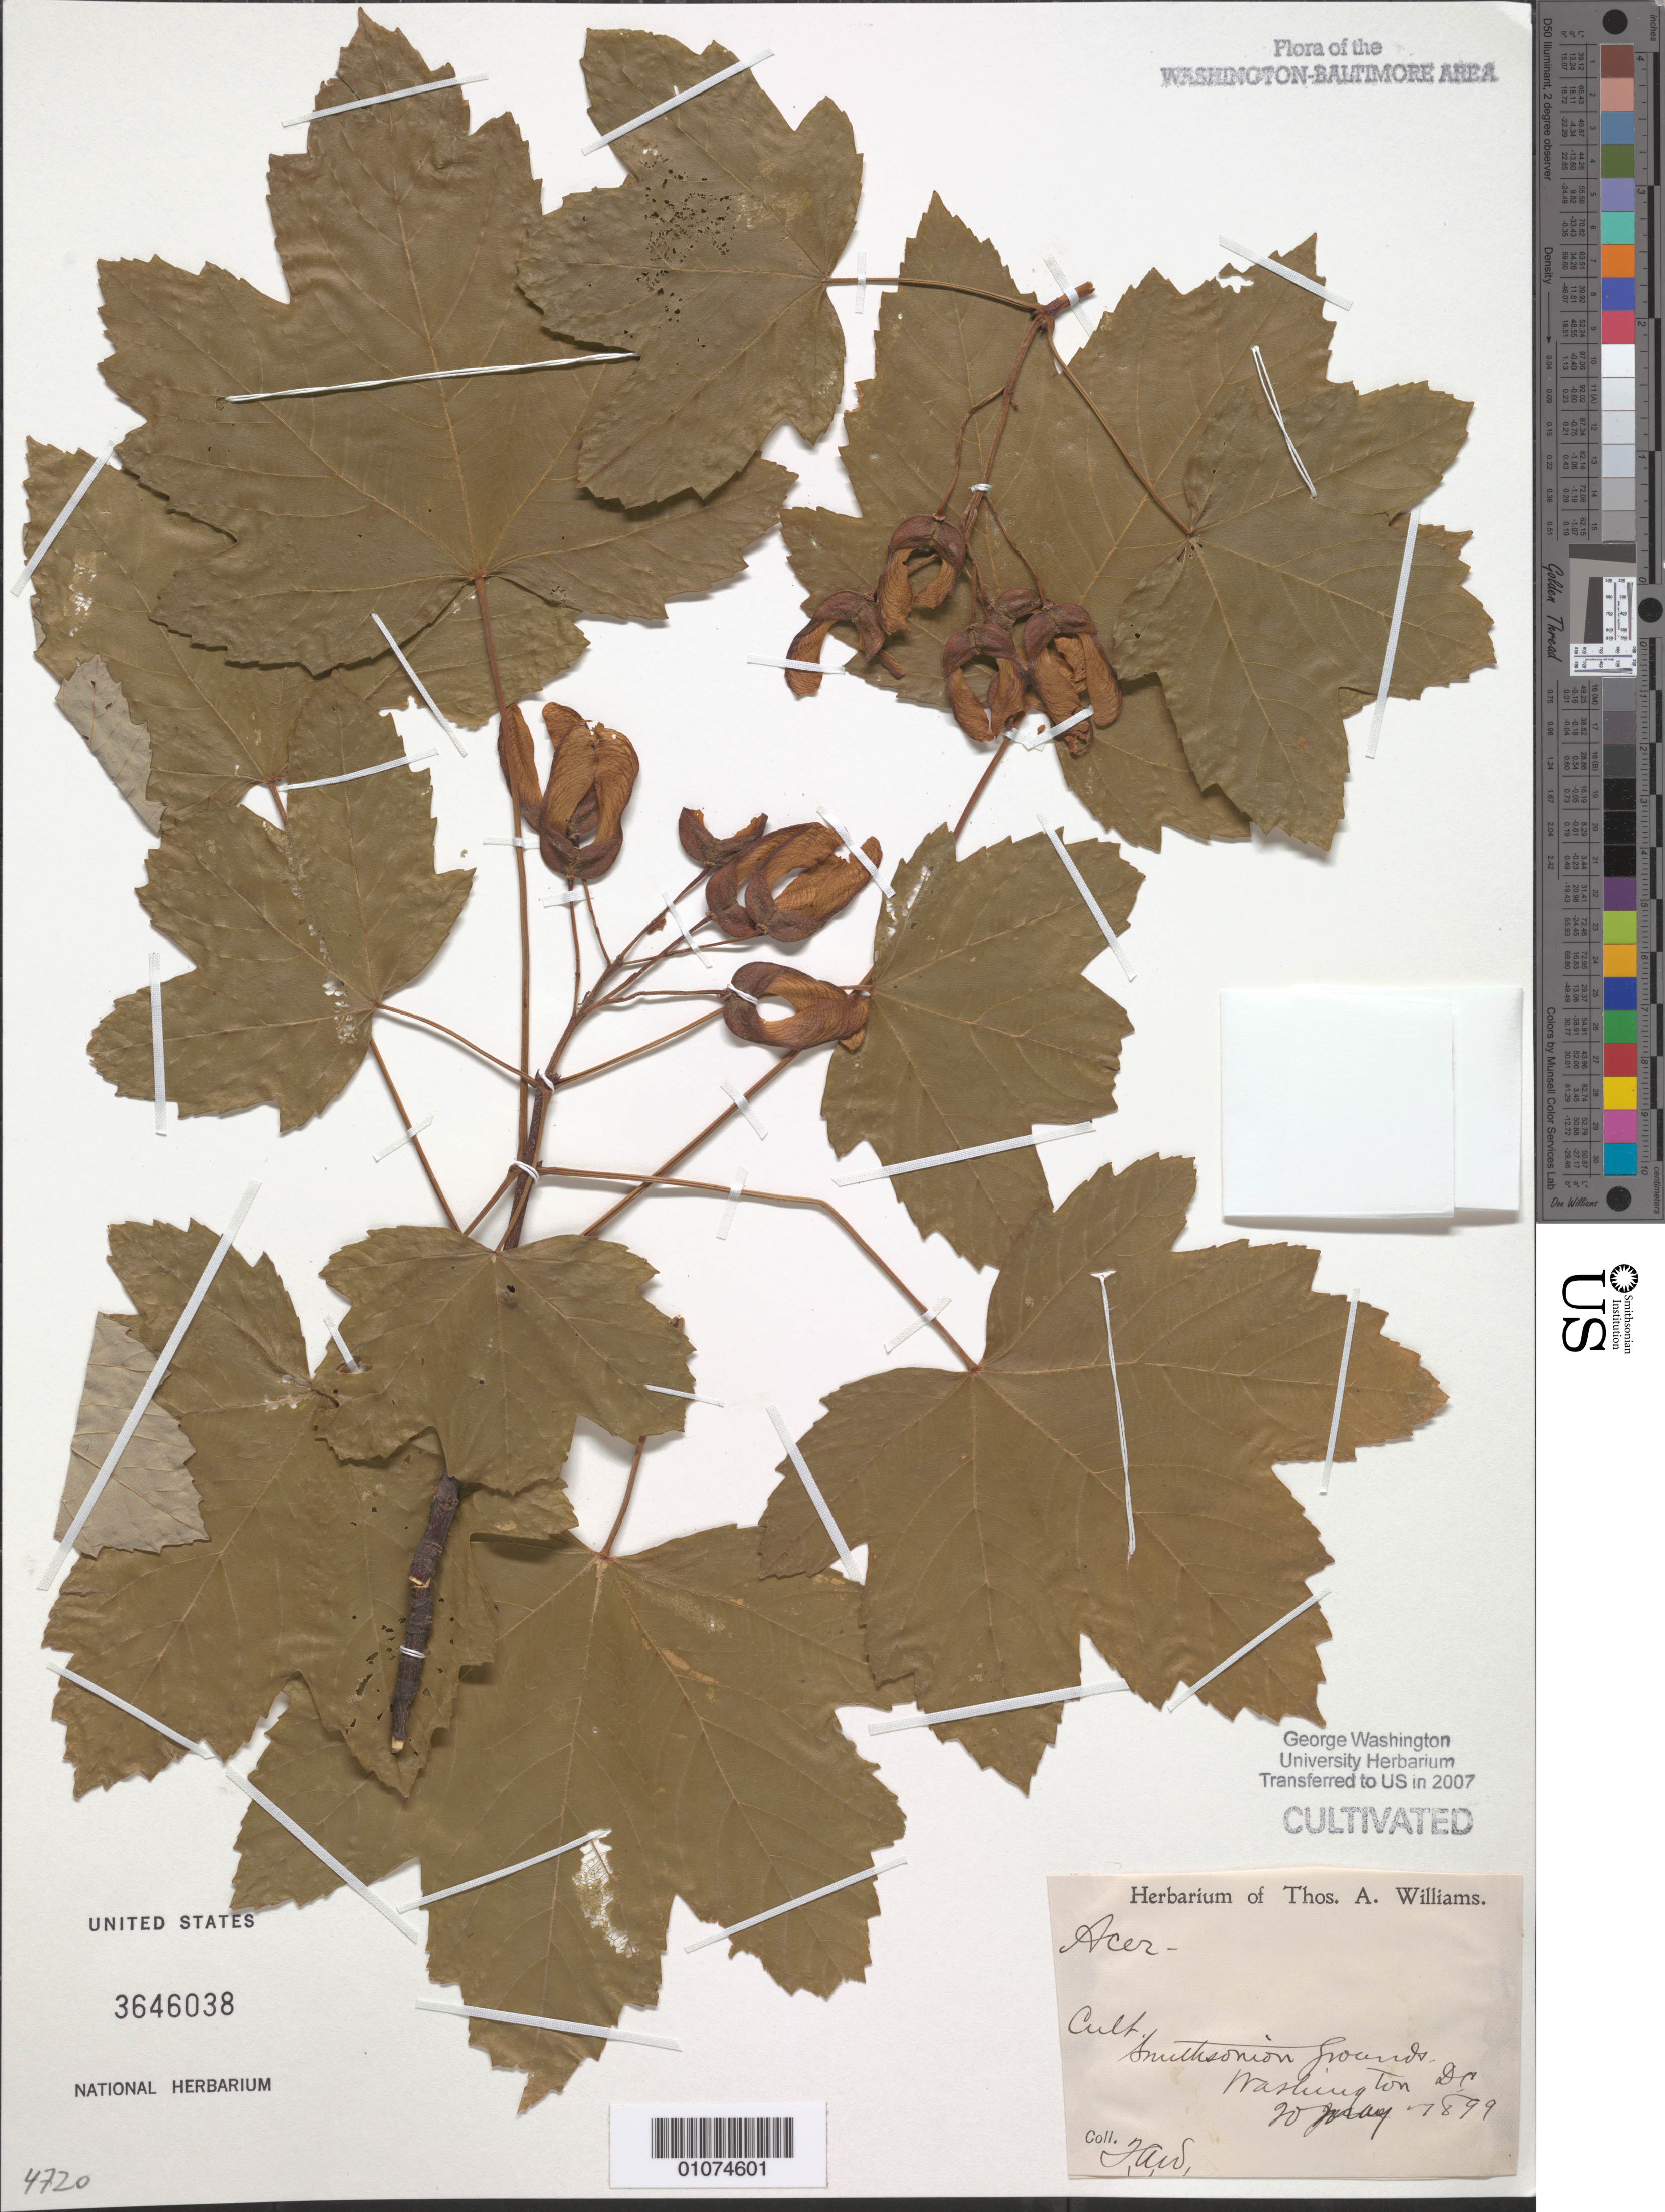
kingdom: Plantae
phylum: Tracheophyta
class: Magnoliopsida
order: Sapindales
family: Sapindaceae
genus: Acer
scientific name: Acer sp.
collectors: T. A. Williams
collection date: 1899-05-20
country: United States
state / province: District of Columbia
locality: Smithsonian Grounds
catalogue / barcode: US 3646038